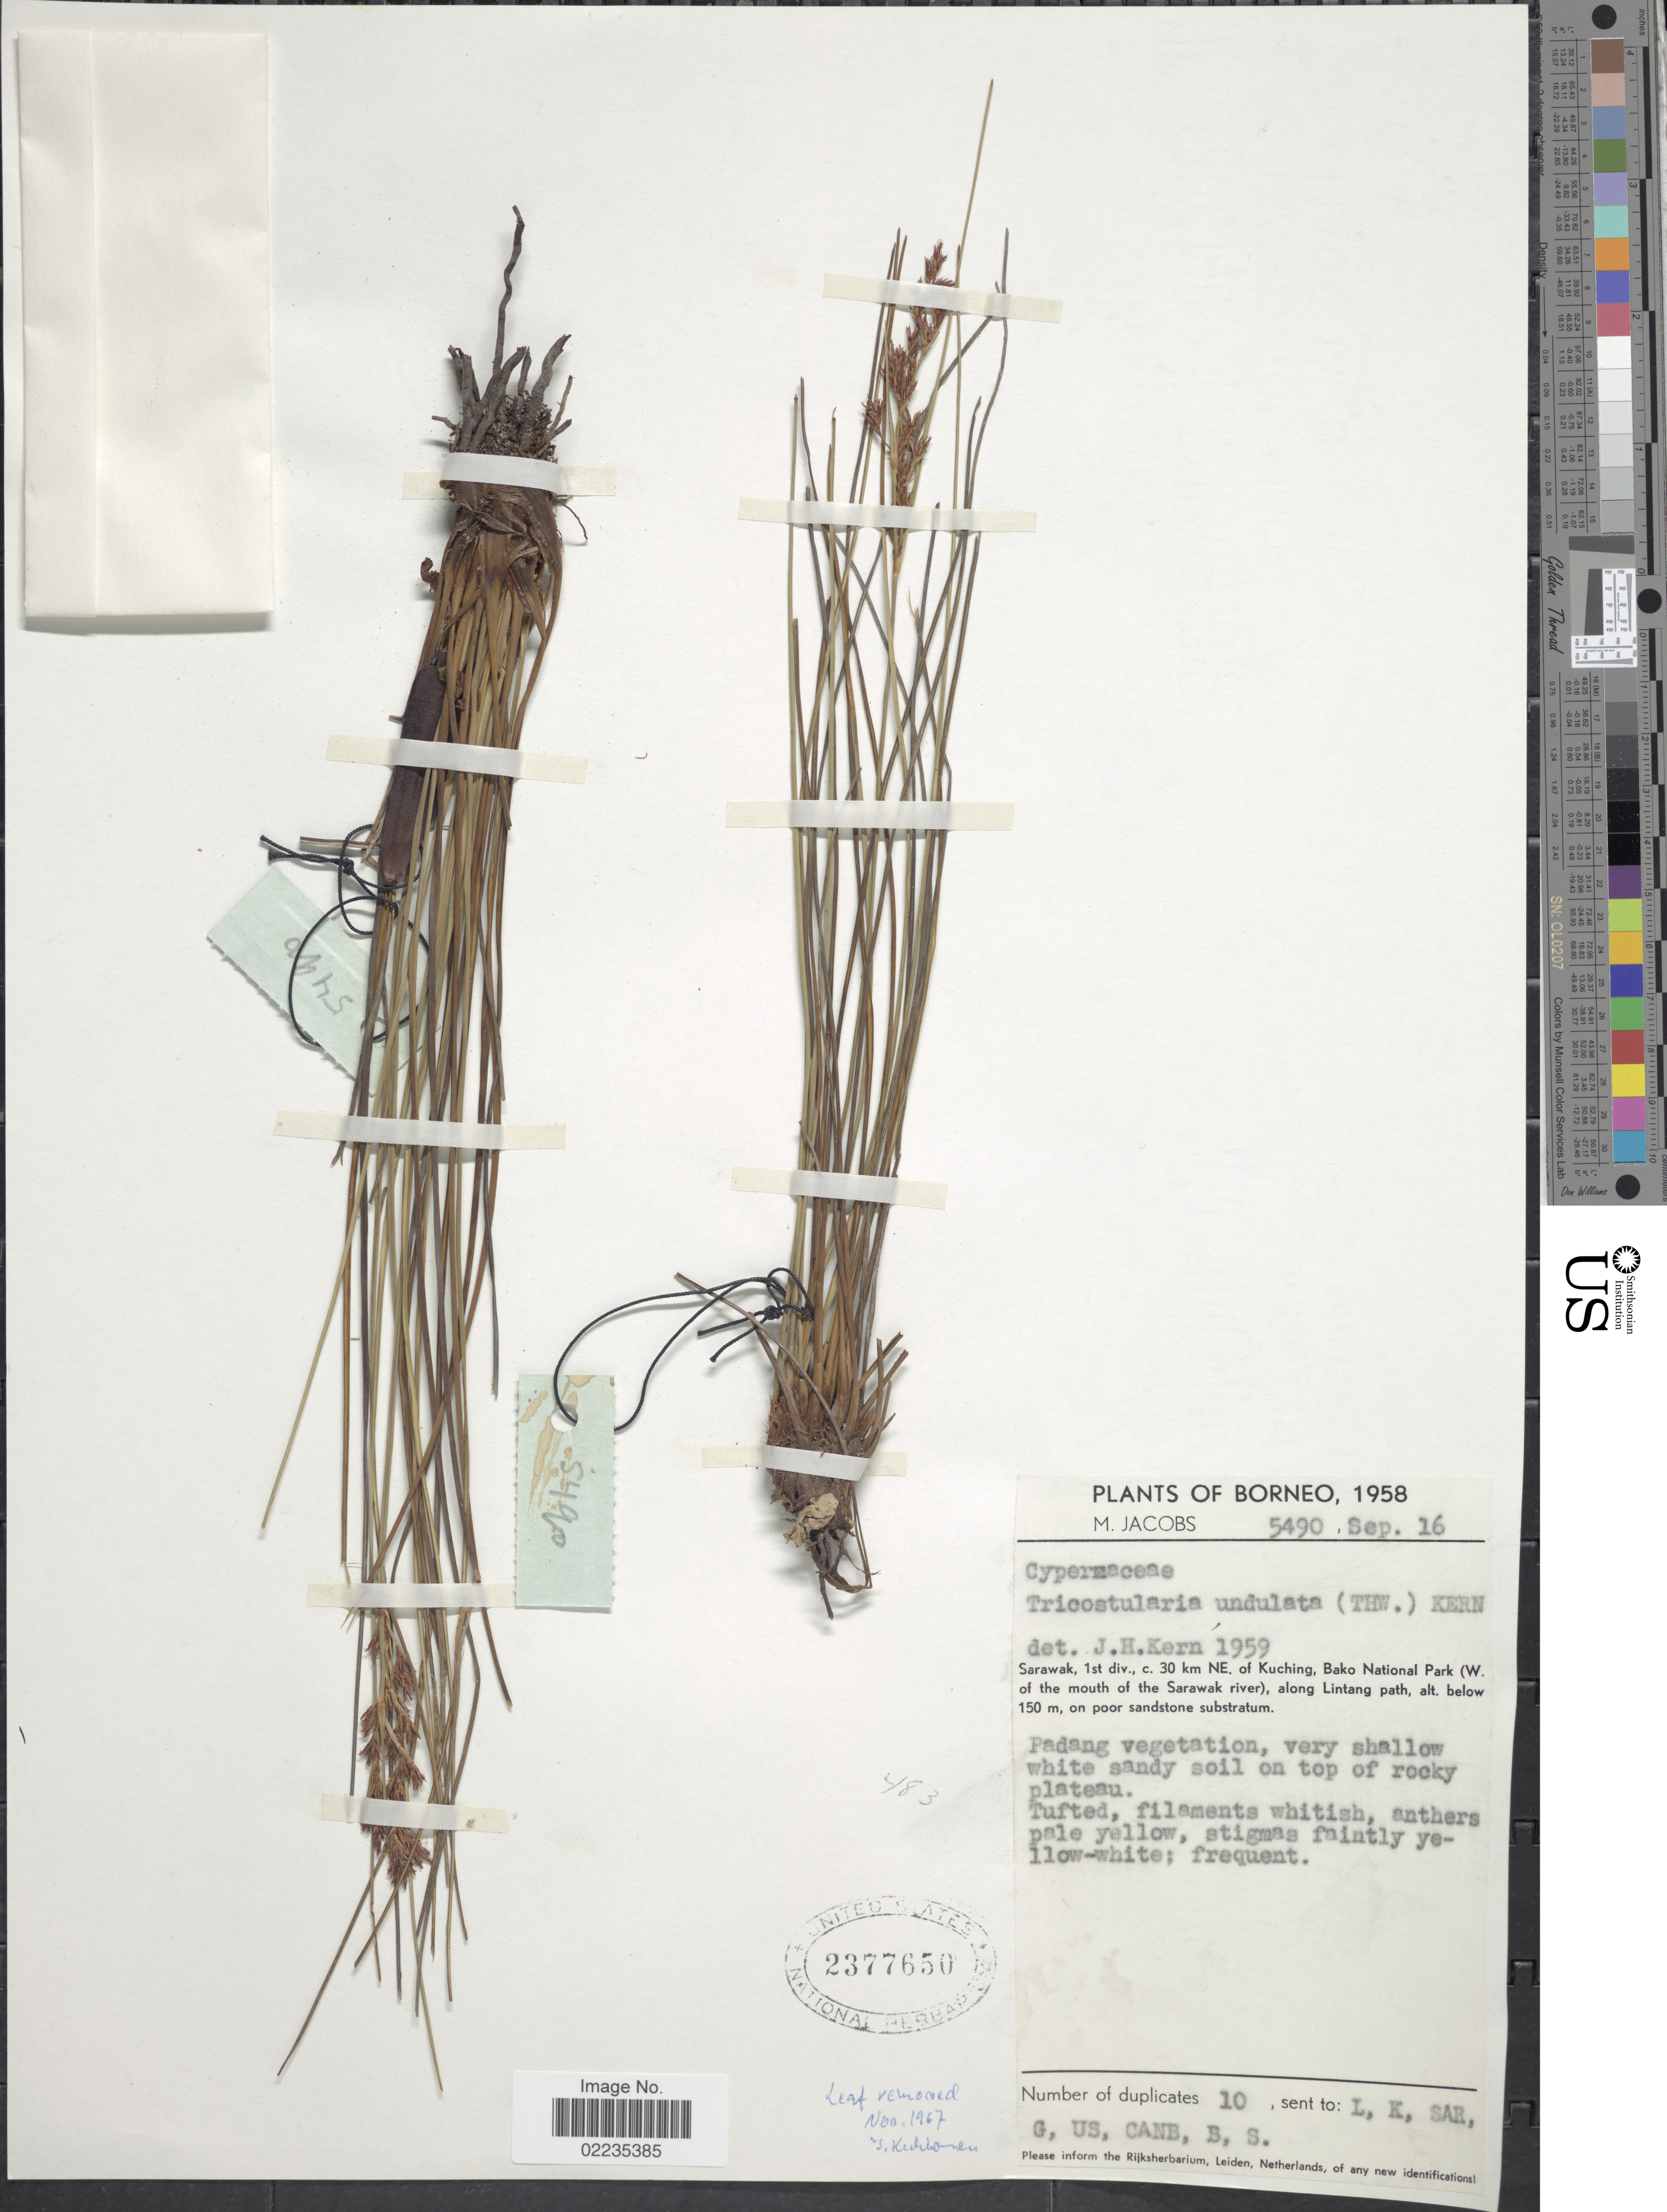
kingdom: Plantae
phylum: Tracheophyta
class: Liliopsida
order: Poales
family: Cyperaceae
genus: Anthelepis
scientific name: Anthelepis undulata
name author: (Thwaites) R.L. Barrett et al.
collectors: M. Jacobs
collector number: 5490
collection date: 1958-09-16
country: Malaysia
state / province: Sarawak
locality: Sarawak, 1st div. 30 km NE. of Kuching, Bako National Park (W. of the mouth of the Sarawak river) along Lintang path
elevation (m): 150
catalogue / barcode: US 2377650